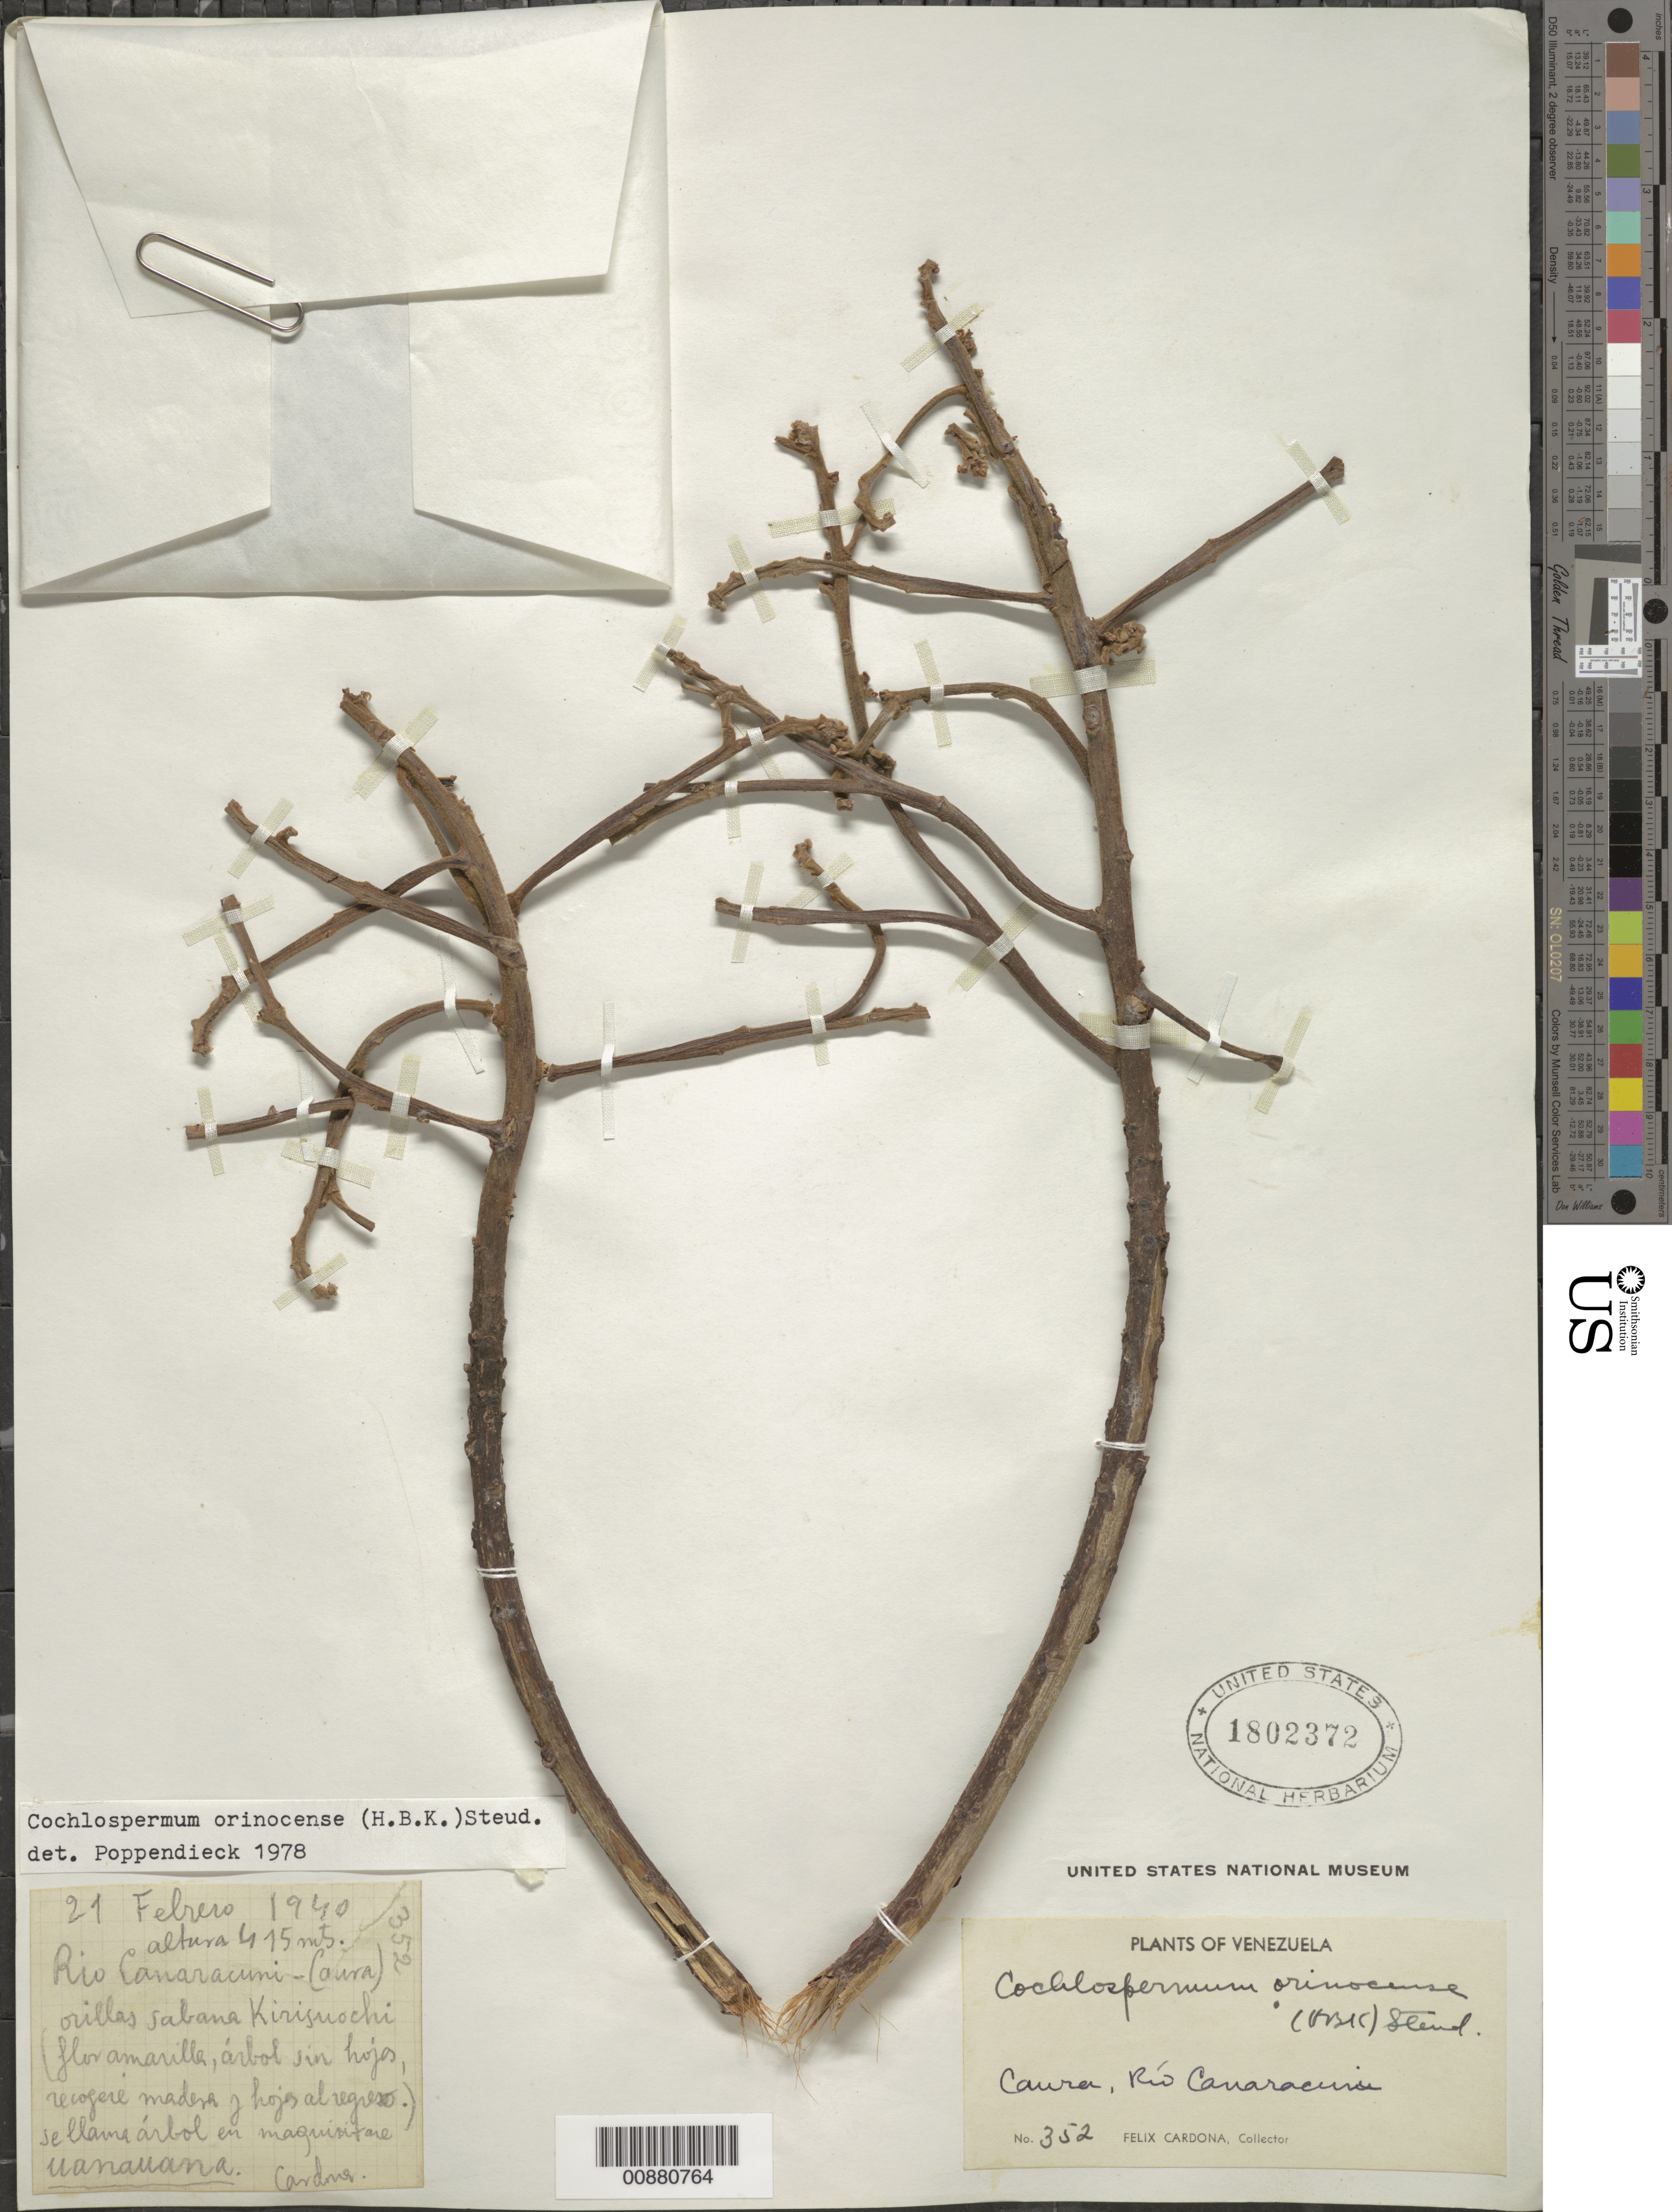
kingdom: Plantae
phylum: Tracheophyta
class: Magnoliopsida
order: Malvales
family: Cochlospermaceae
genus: Cochlospermum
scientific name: Cochlospermum orinocense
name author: (Kunth) Steud.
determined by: Poppendieck, H.-H., (HBG), Institut fur Allgemeine Botanik und Botanischer Garten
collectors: F. Cardona Puig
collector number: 352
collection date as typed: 21-Feb-40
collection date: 1940-02-21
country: Venezuela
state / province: Bolívar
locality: Río Canaracuni, Sabana Kirichú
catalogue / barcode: US 1802372